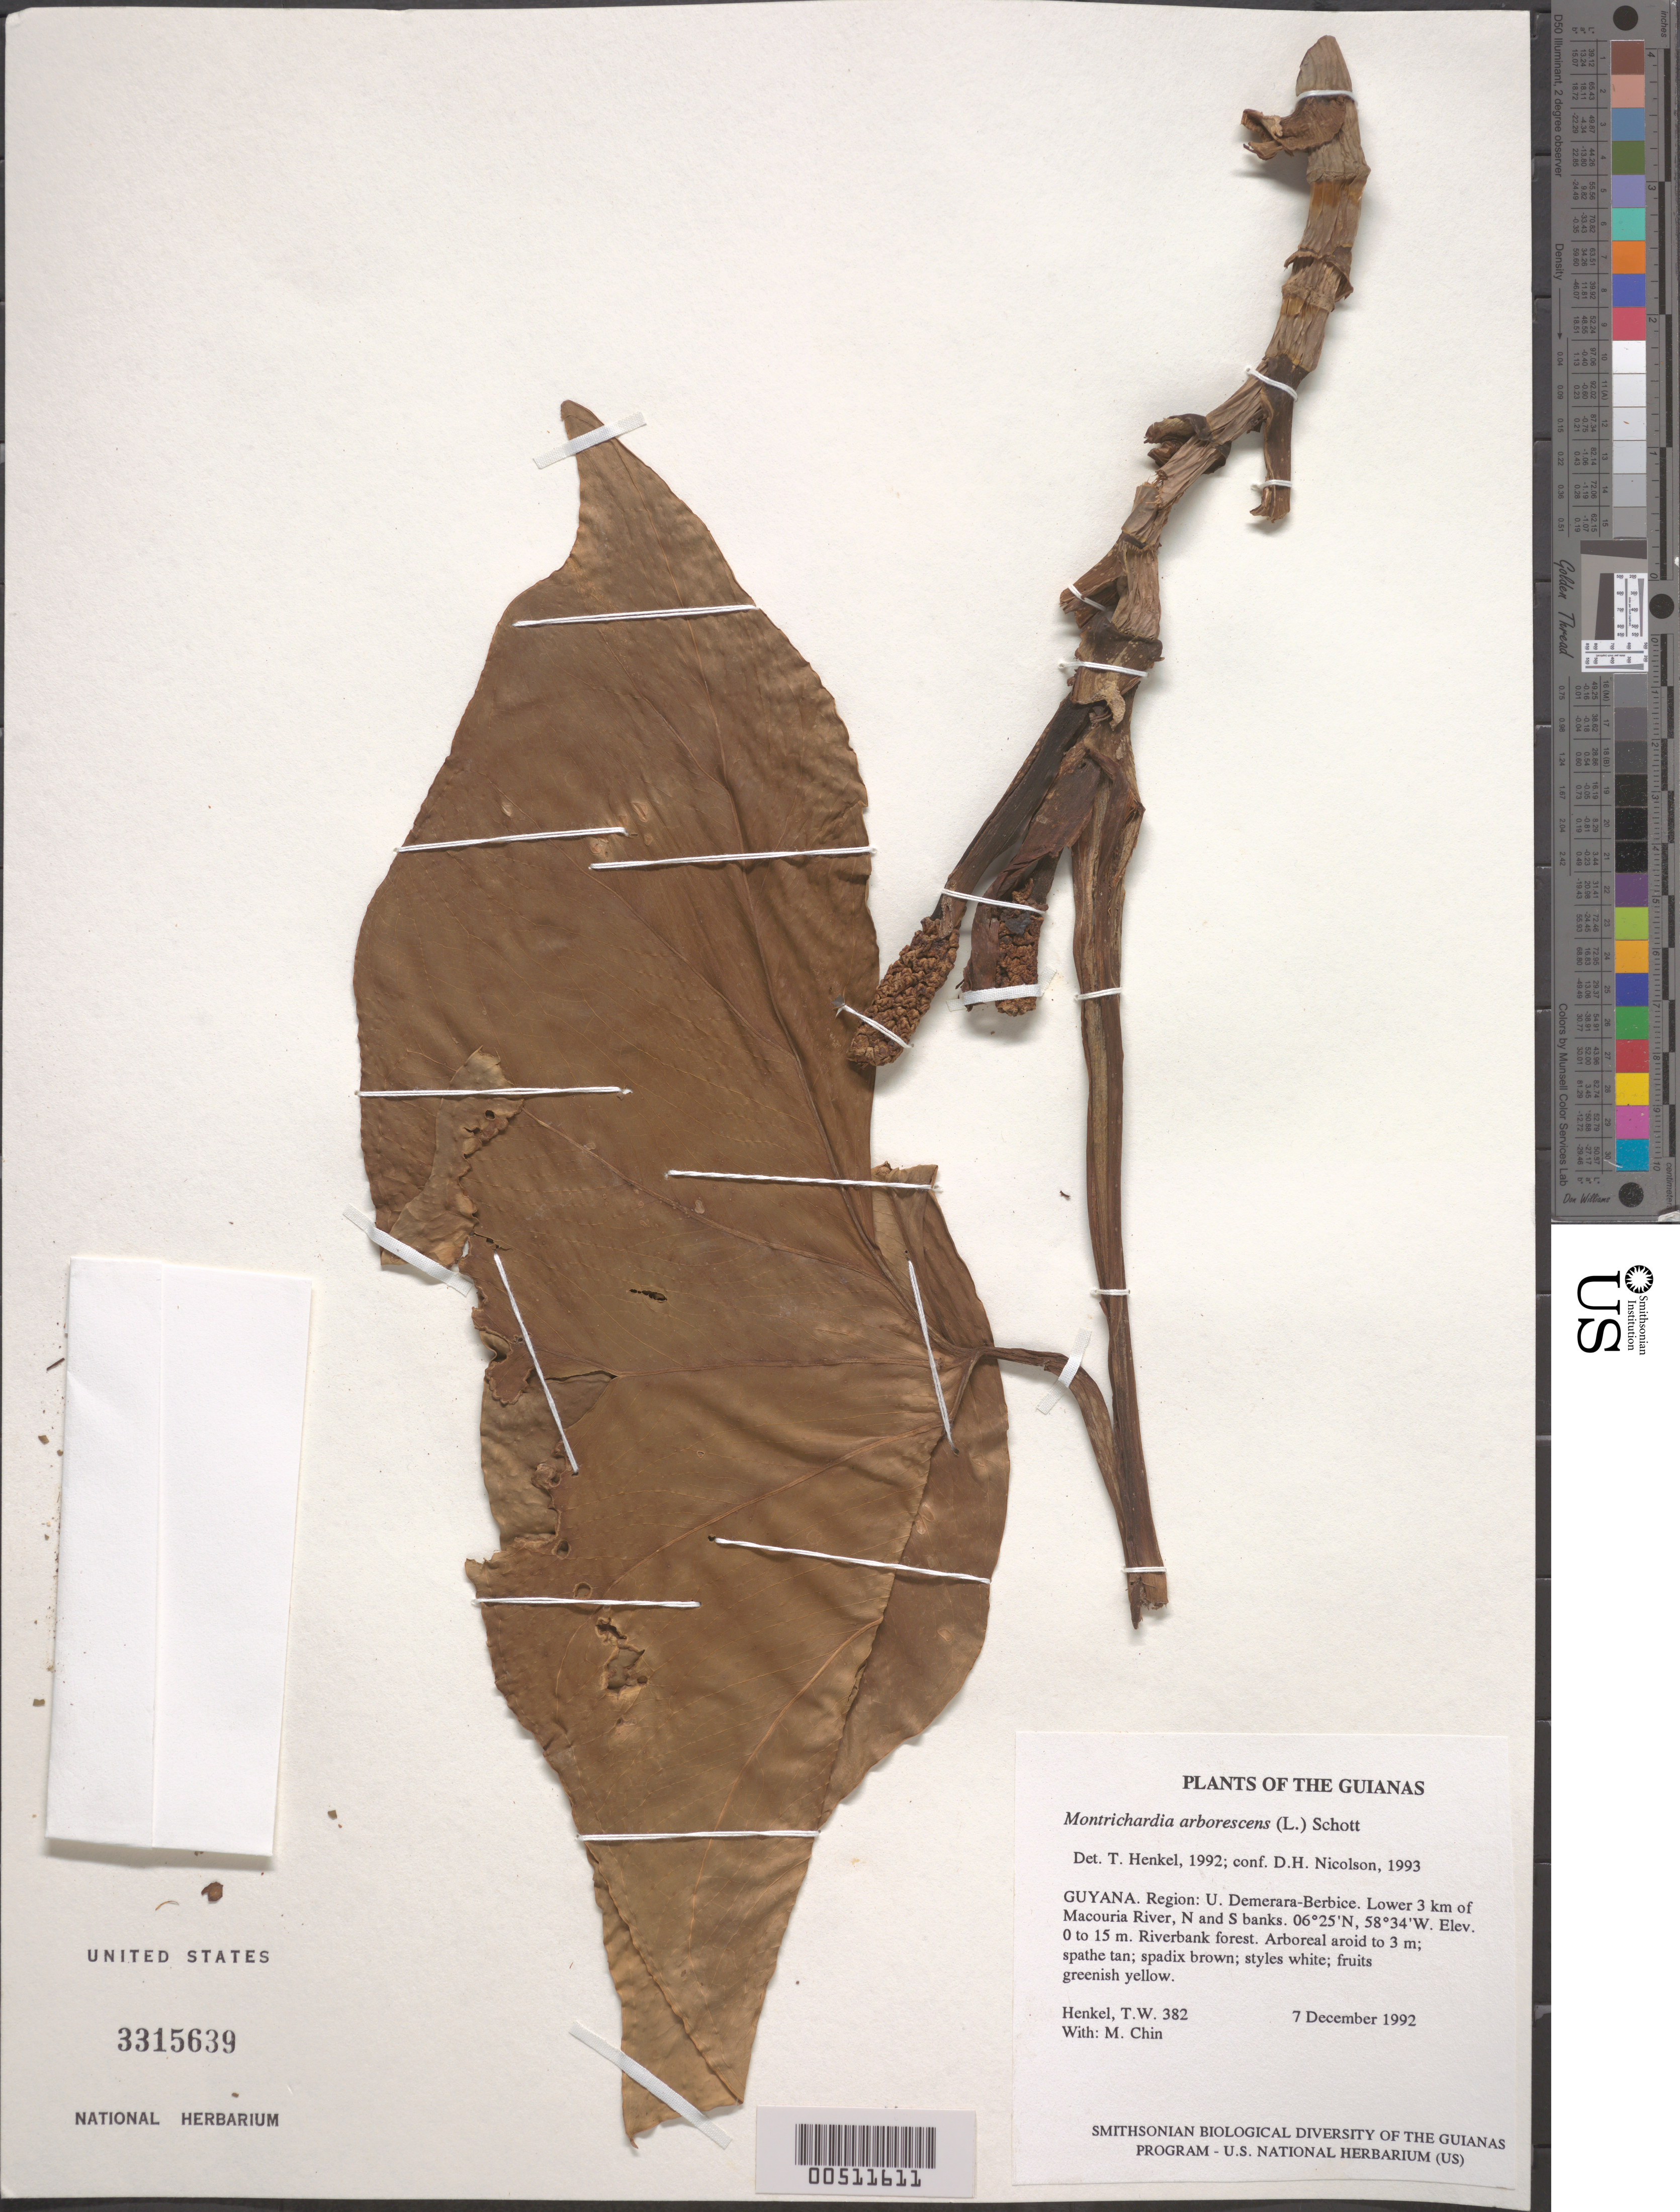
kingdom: Plantae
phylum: Tracheophyta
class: Liliopsida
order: Alismatales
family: Araceae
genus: Montrichardia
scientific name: Montrichardia arborescens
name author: (L.) Schott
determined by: Nicolson, Dan H.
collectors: T. Henkel & M. Chin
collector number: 382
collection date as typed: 7 December 1992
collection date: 1992-12-07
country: Guyana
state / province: U. Demerara-Berbice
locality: Lower 3 km of Macouria River, N and S banks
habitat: Riverbank forest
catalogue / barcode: US 3315639